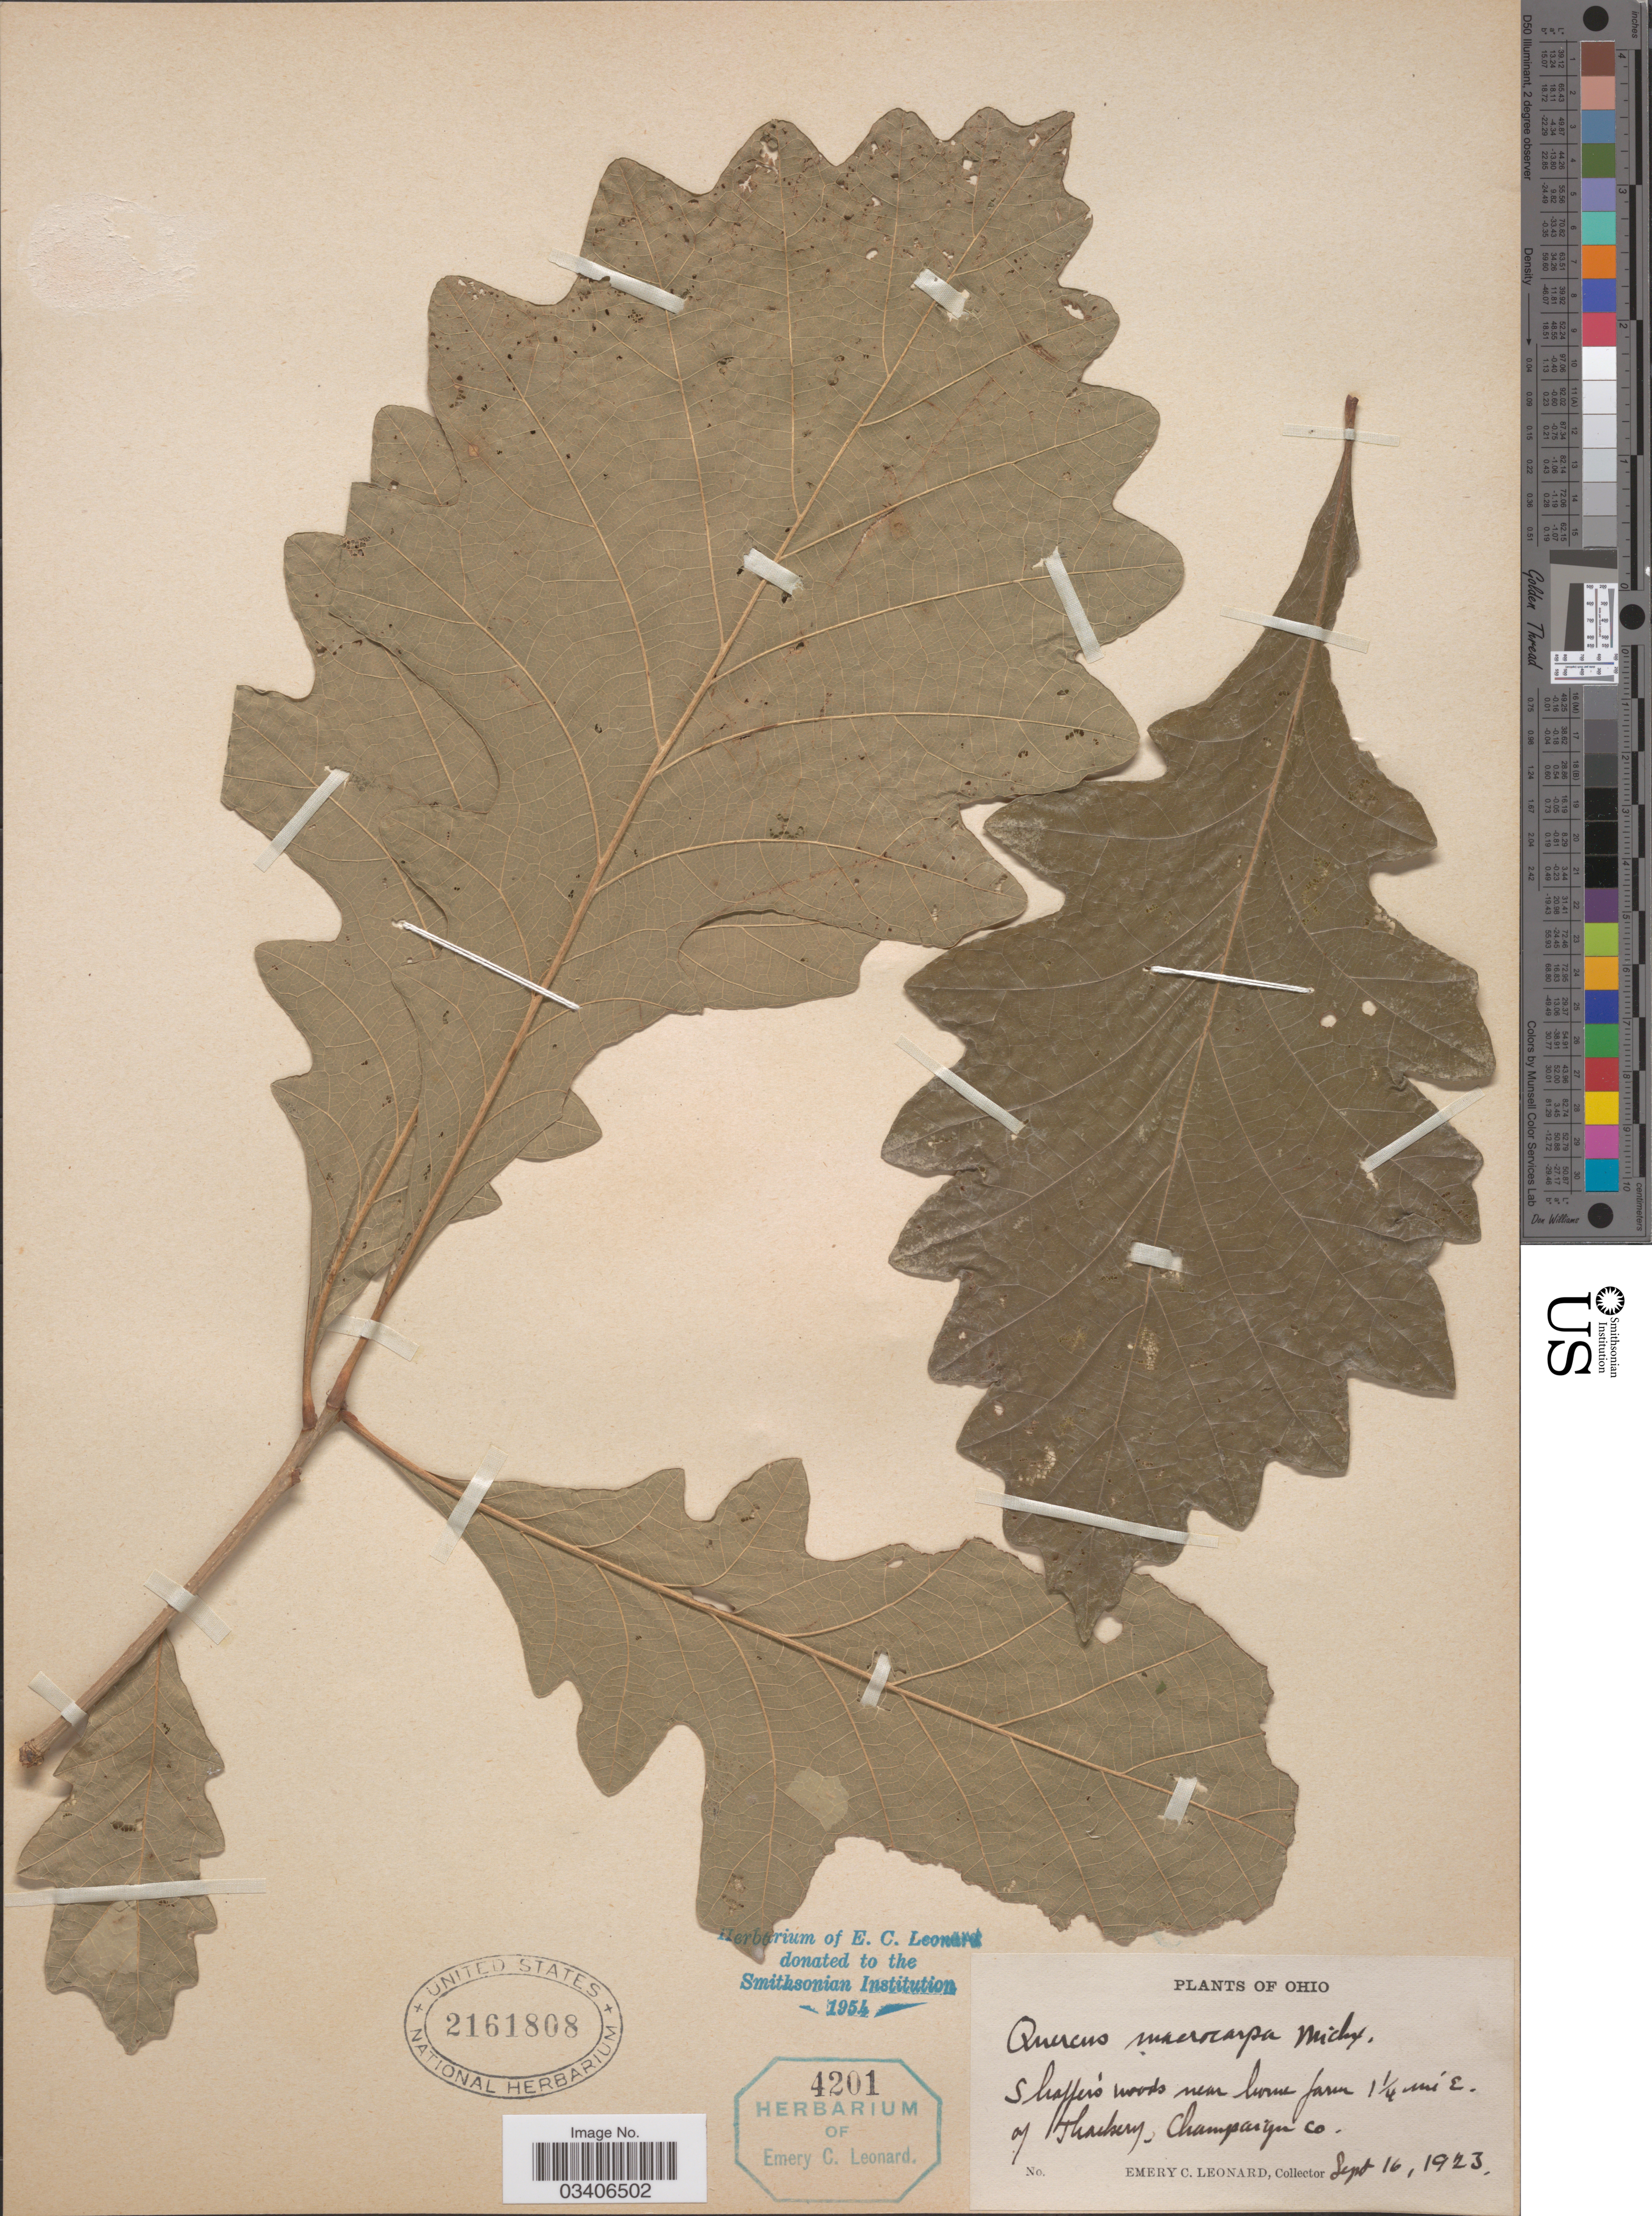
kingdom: Plantae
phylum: Tracheophyta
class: Magnoliopsida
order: Fagales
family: Fagaceae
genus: Quercus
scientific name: Quercus macrocarpa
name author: Michx.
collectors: E. C. Leonard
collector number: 4201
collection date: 1923-09-16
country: United States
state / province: Ohio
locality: Shaffers woods near home farm 1¼ mi E. of Thackery, Champaign Co.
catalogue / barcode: US 2161808